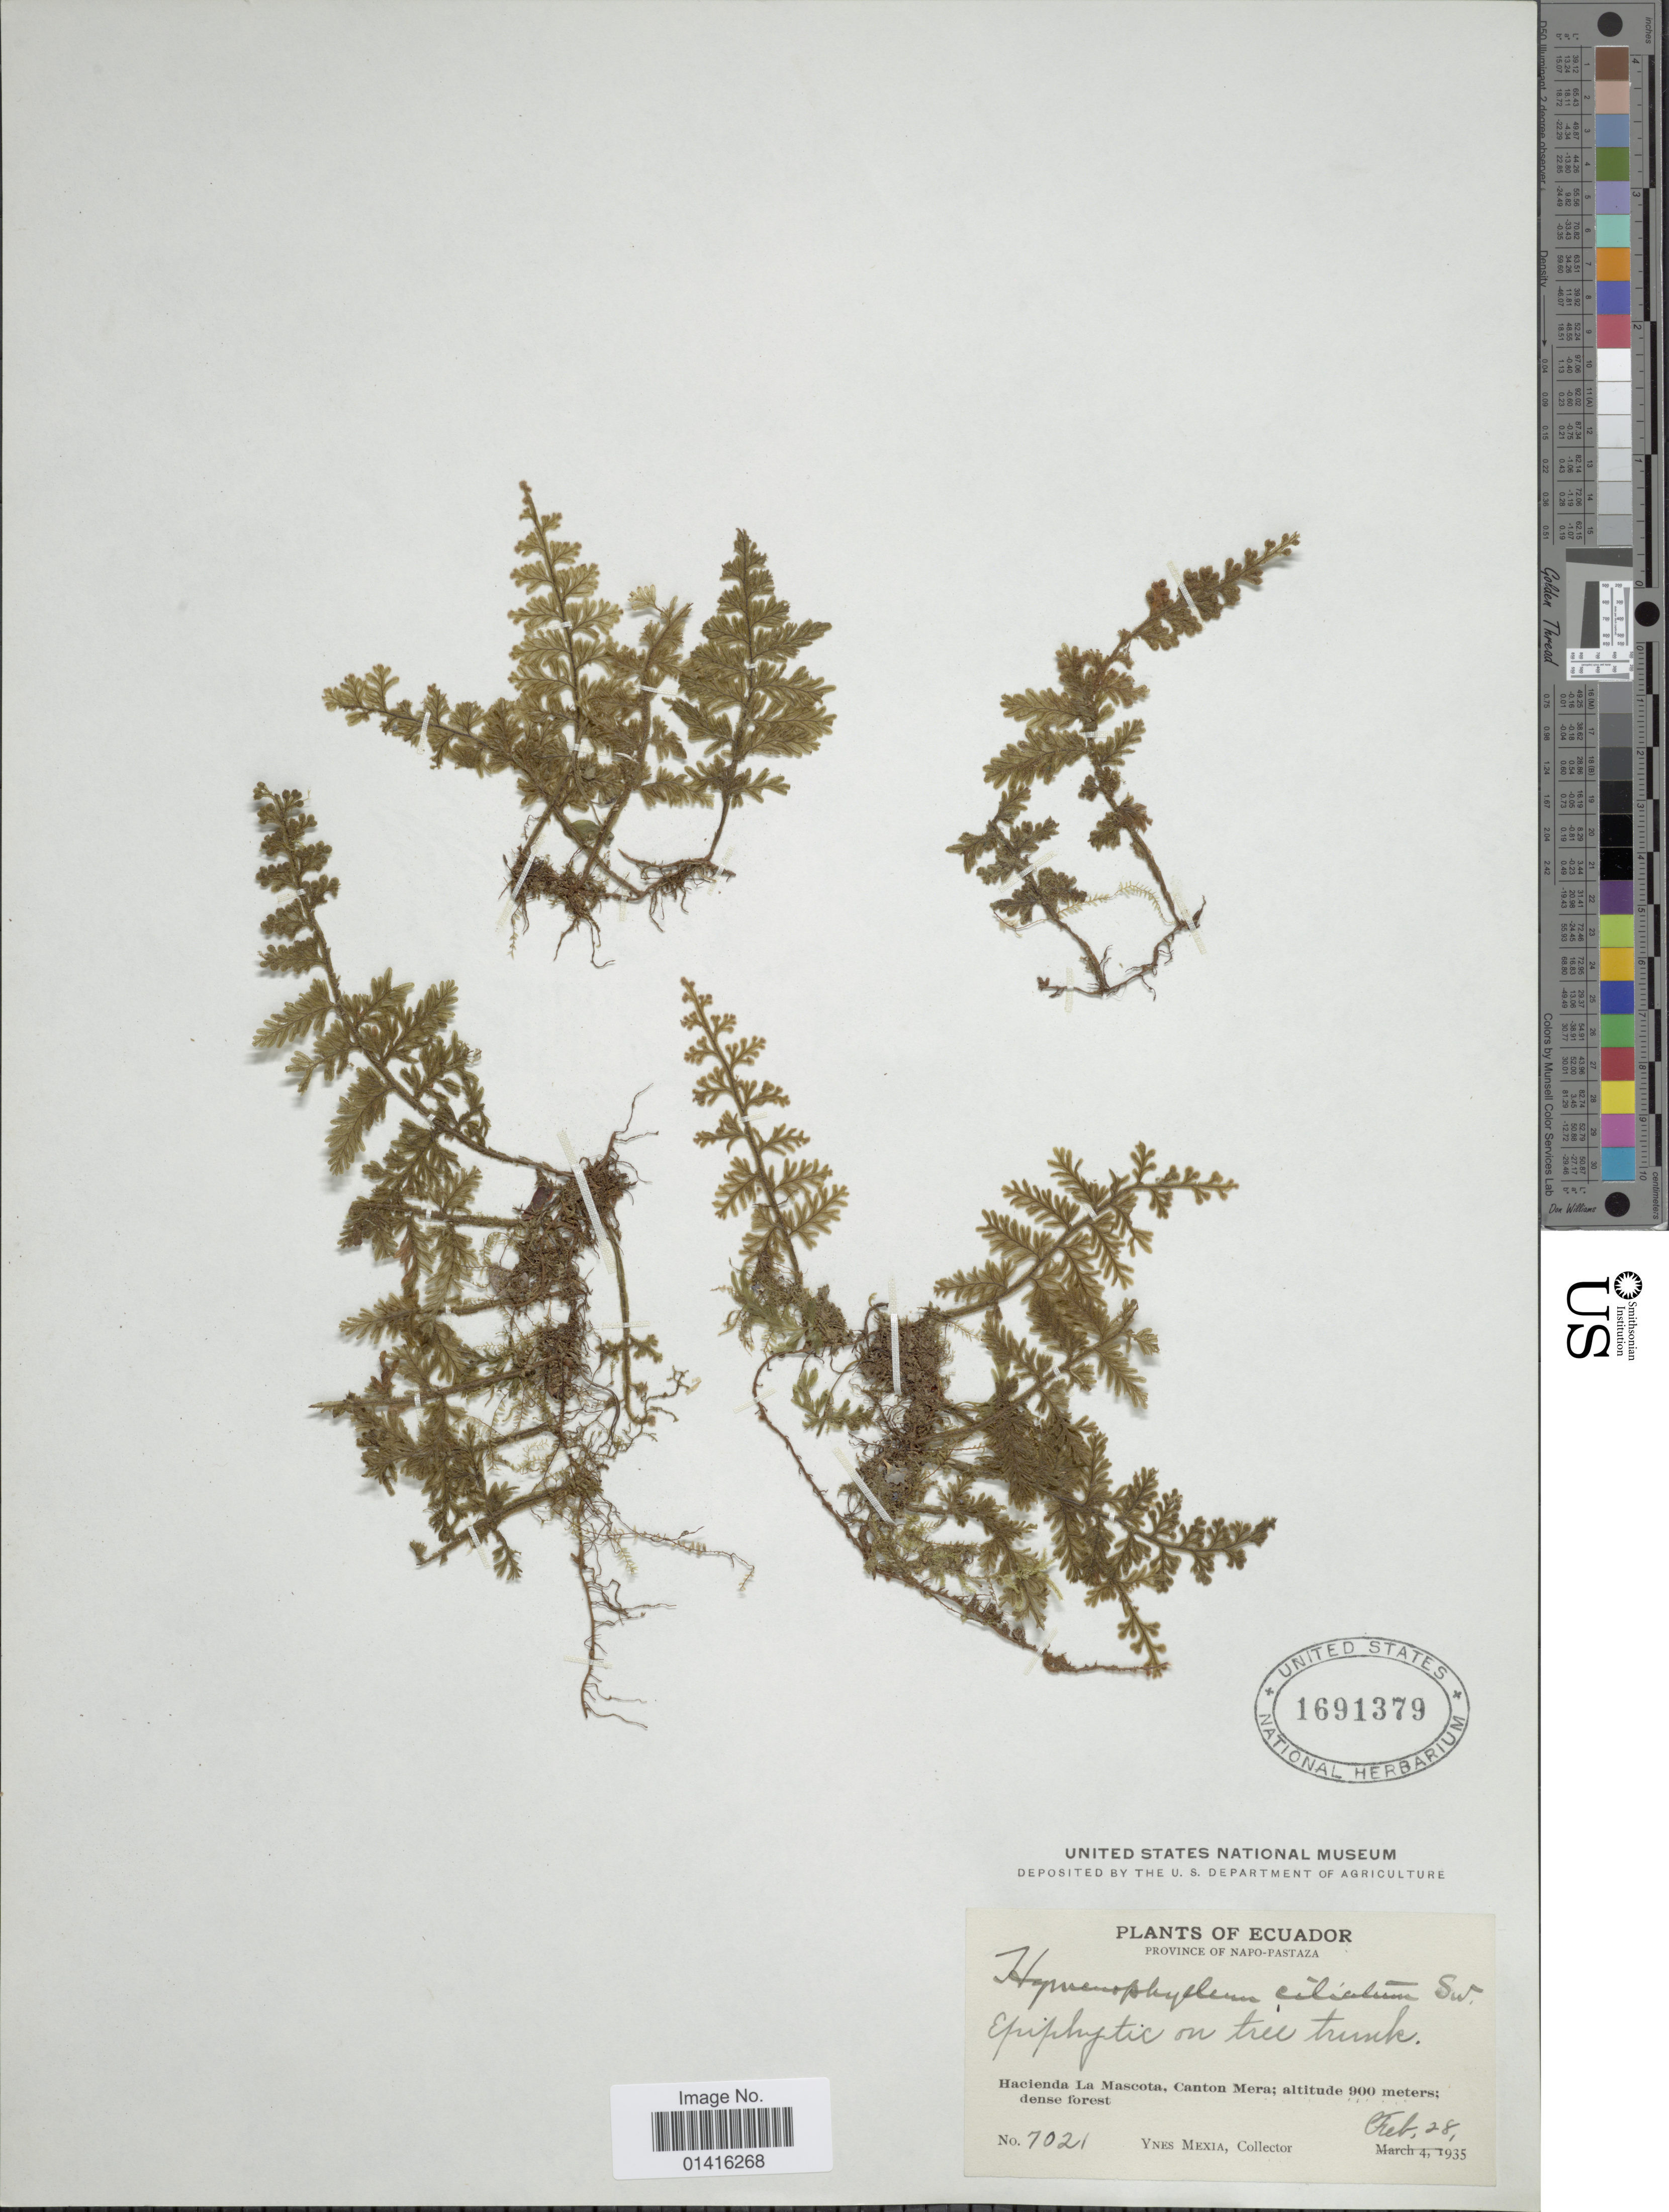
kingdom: Plantae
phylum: Tracheophyta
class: Polypodiopsida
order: Hymenophyllales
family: Hymenophyllaceae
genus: Hymenophyllum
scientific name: Hymenophyllum hirsutum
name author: (L.) Sw.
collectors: Y. Mexia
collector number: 7021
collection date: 1935-02-28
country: Ecuador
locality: Province of Napo-Pastaza, Hacienda La Mascota, Canton Mera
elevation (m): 900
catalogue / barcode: US 1691379